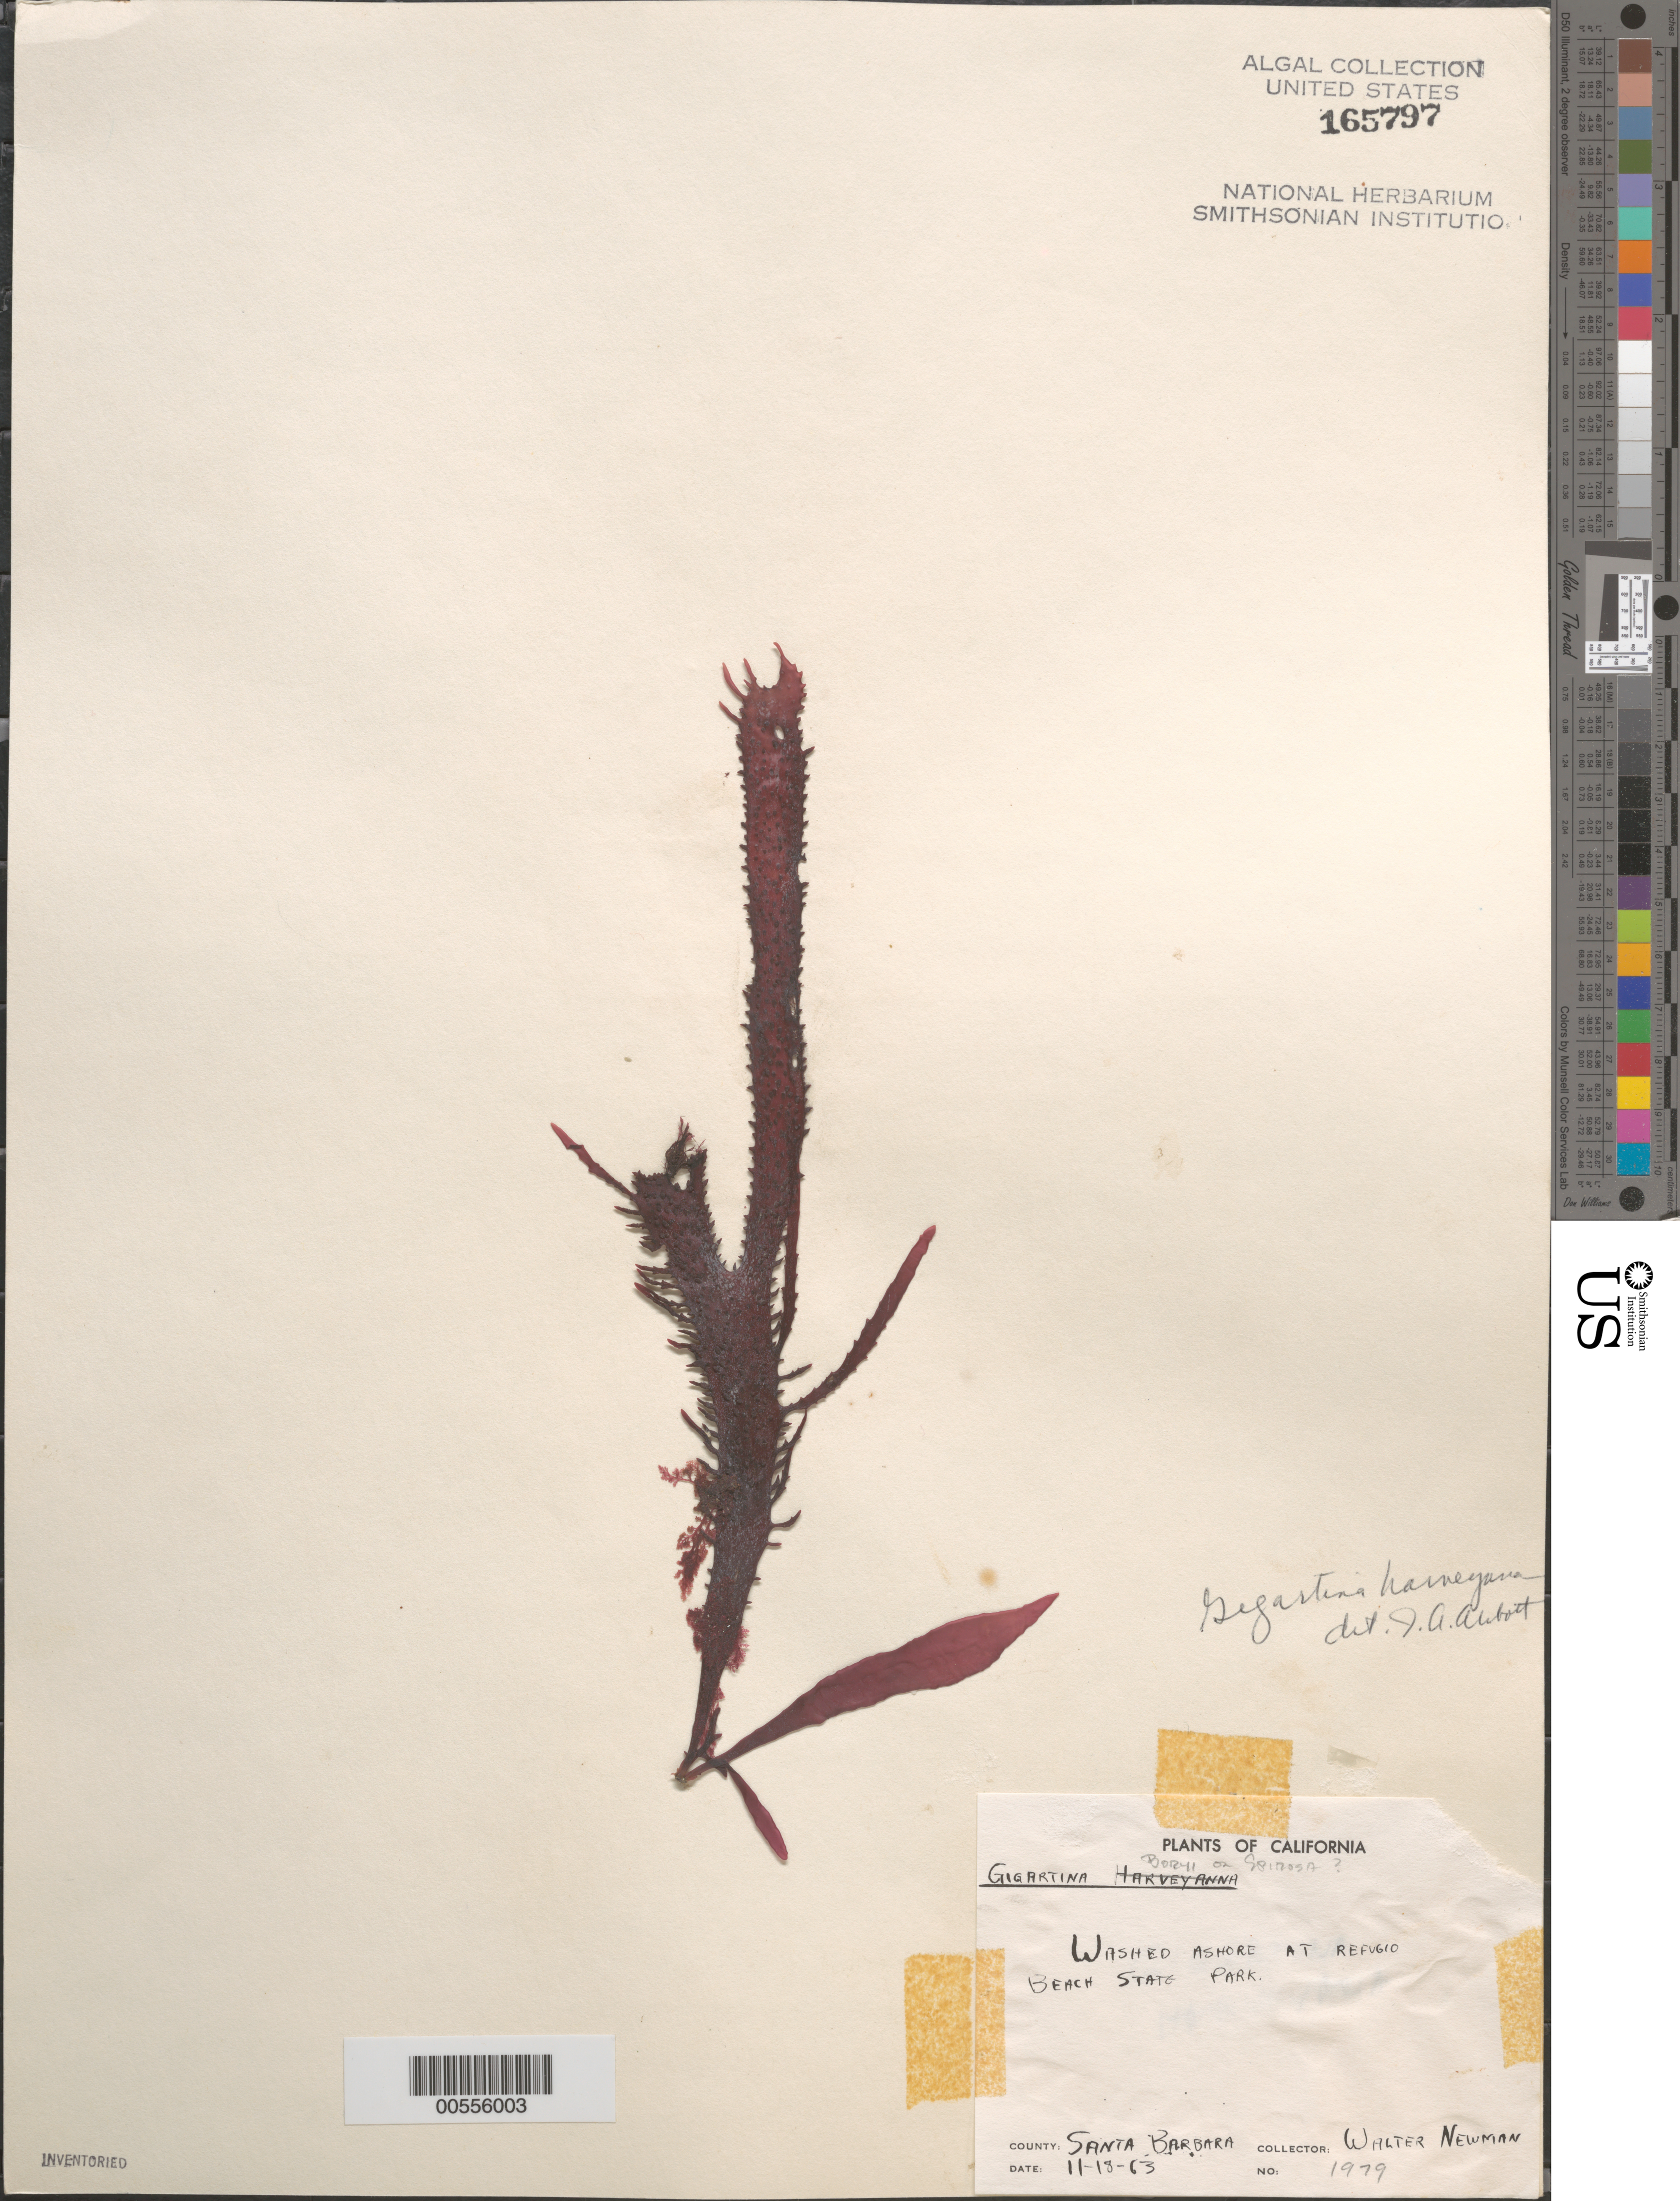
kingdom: Plantae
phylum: Rhodophyta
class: Florideophyceae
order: Gigartinales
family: Gigartinaceae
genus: Chondracanthus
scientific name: Chondracanthus harveyanus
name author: (Kütz.) Guiry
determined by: Algae name updating Project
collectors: W. Newman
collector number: Neushul 1979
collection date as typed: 18 Nov 1963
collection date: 1963-11-18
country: United States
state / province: California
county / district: Santa Barbara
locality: Refugio Beach State Park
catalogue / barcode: US 165797